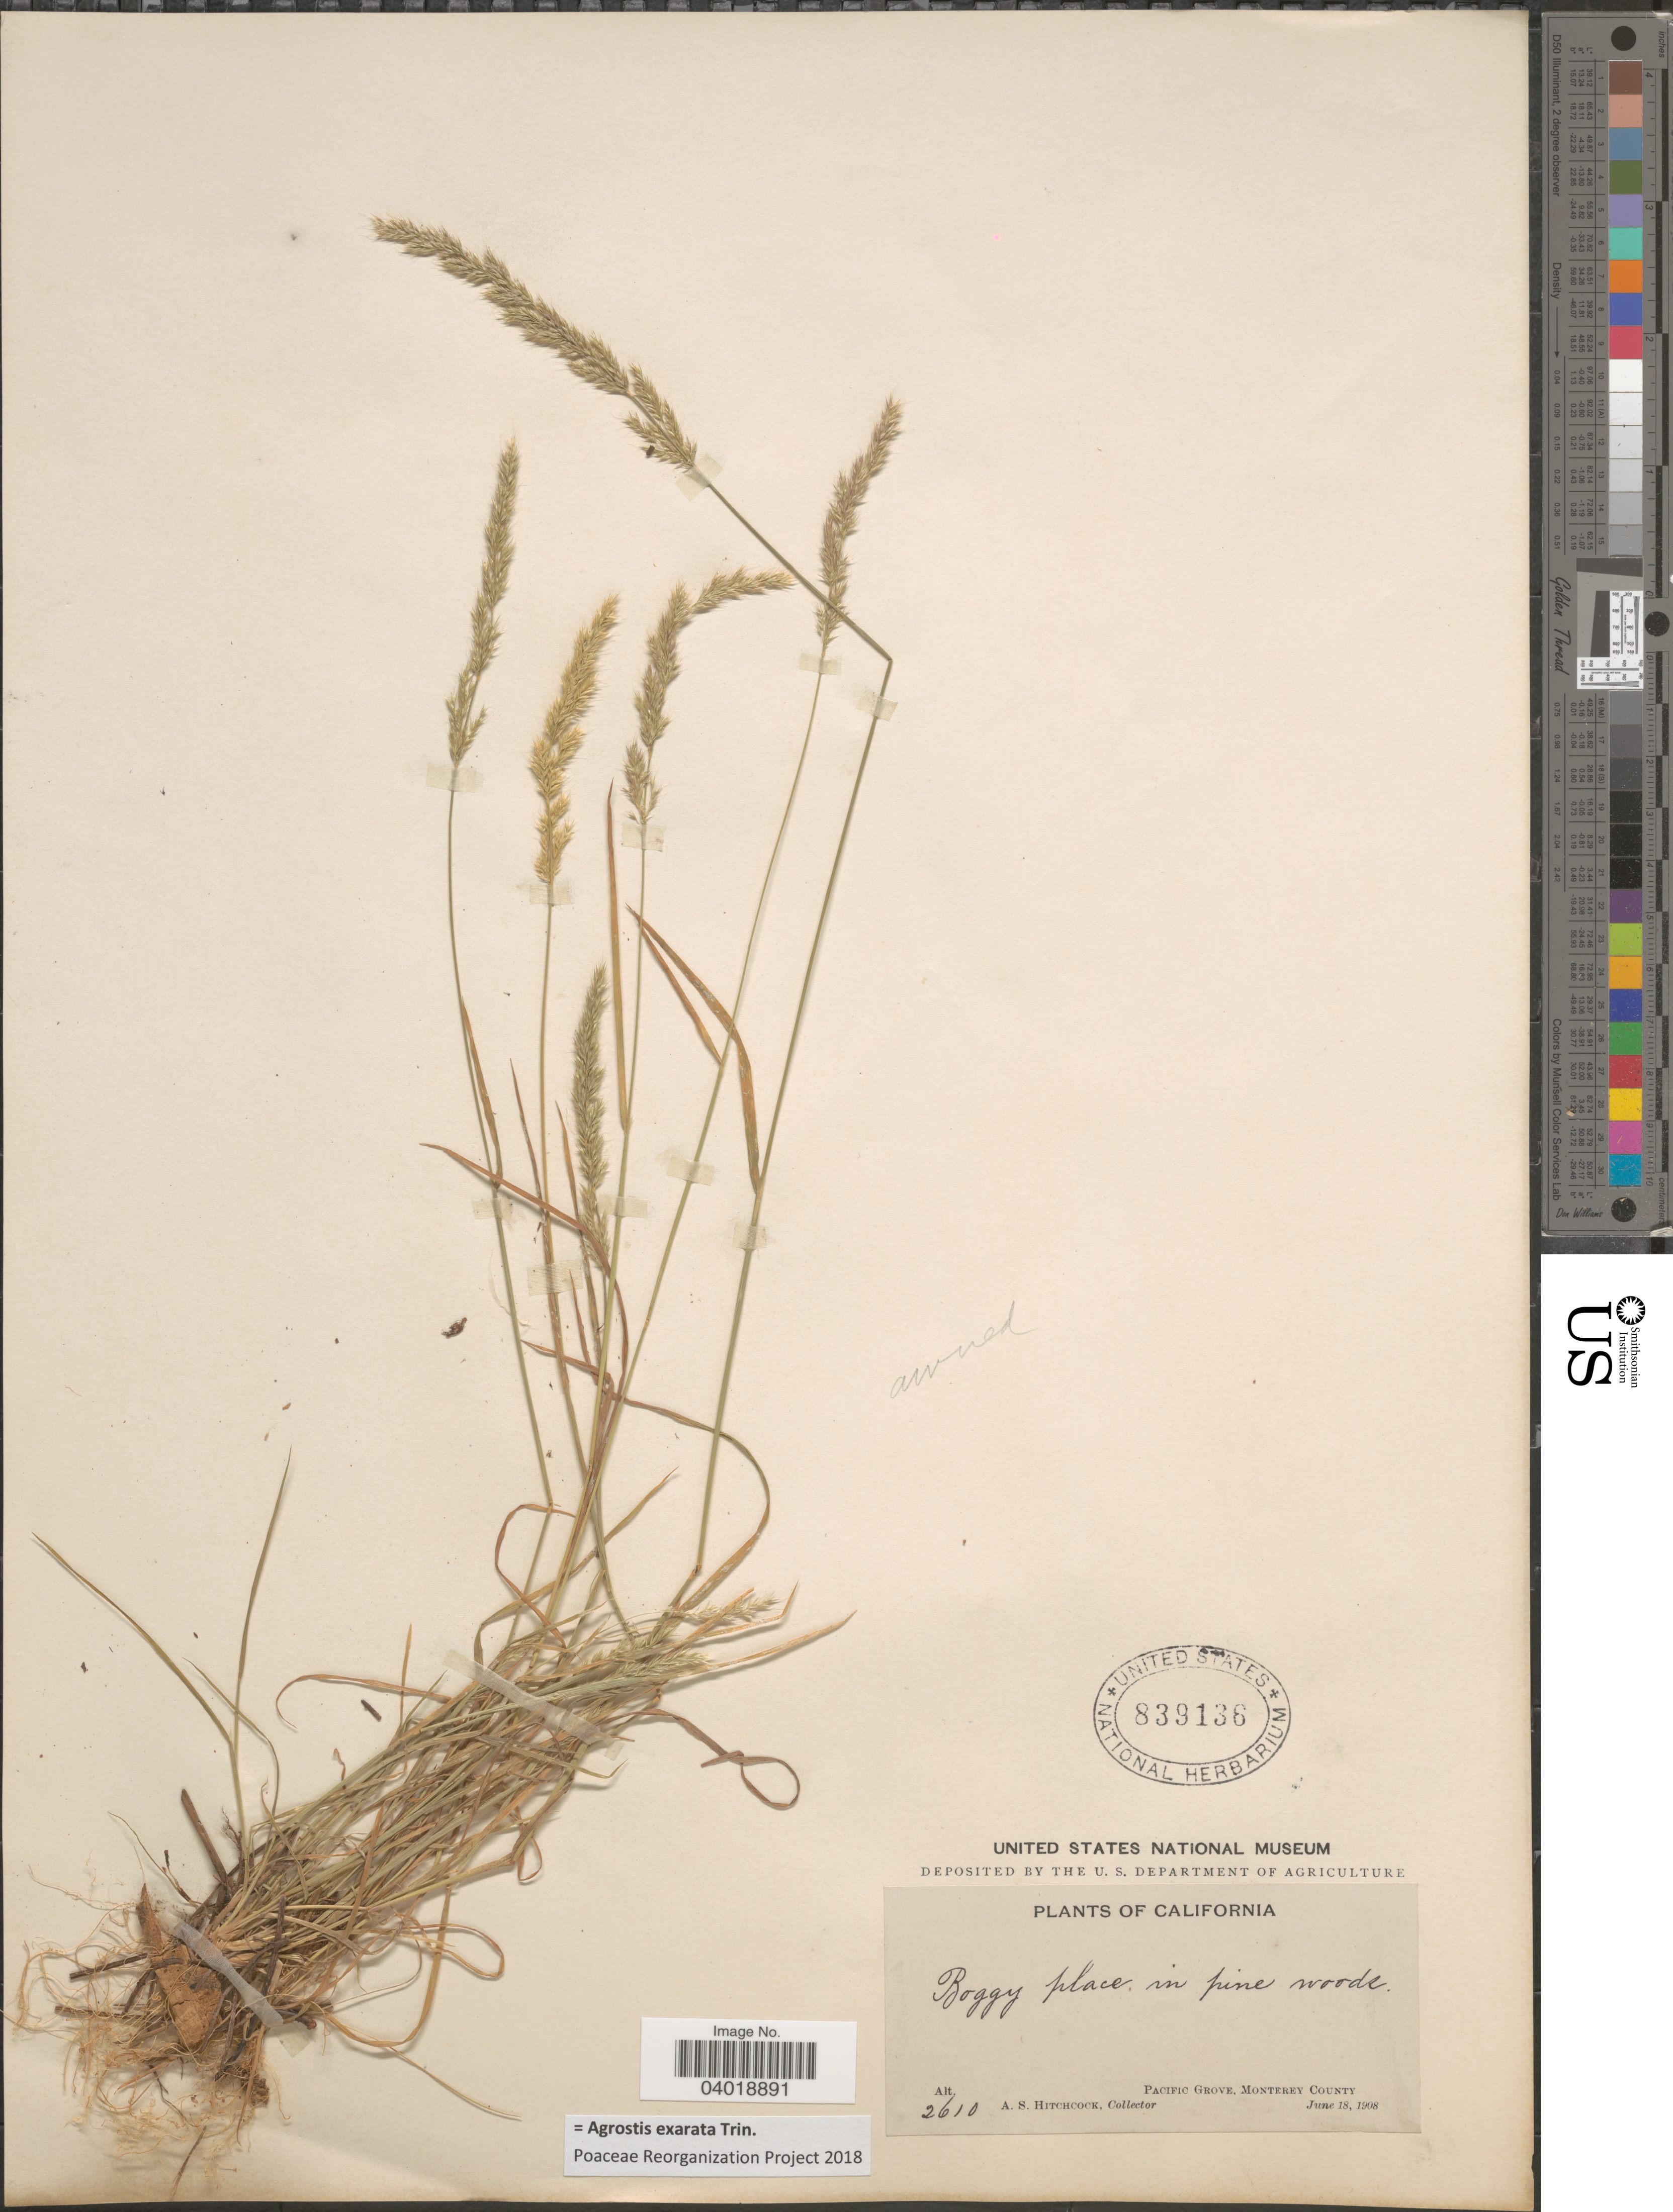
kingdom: Plantae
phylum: Tracheophyta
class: Liliopsida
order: Poales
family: Poaceae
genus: Agrostis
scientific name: Agrostis exarata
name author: Trin.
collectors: A. S. Hitchcock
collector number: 2610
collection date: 1908-06-18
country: United States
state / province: California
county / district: Monterey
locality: Boggy place, in pine woods. Pacific Grove, Monterey County.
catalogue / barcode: US 839136